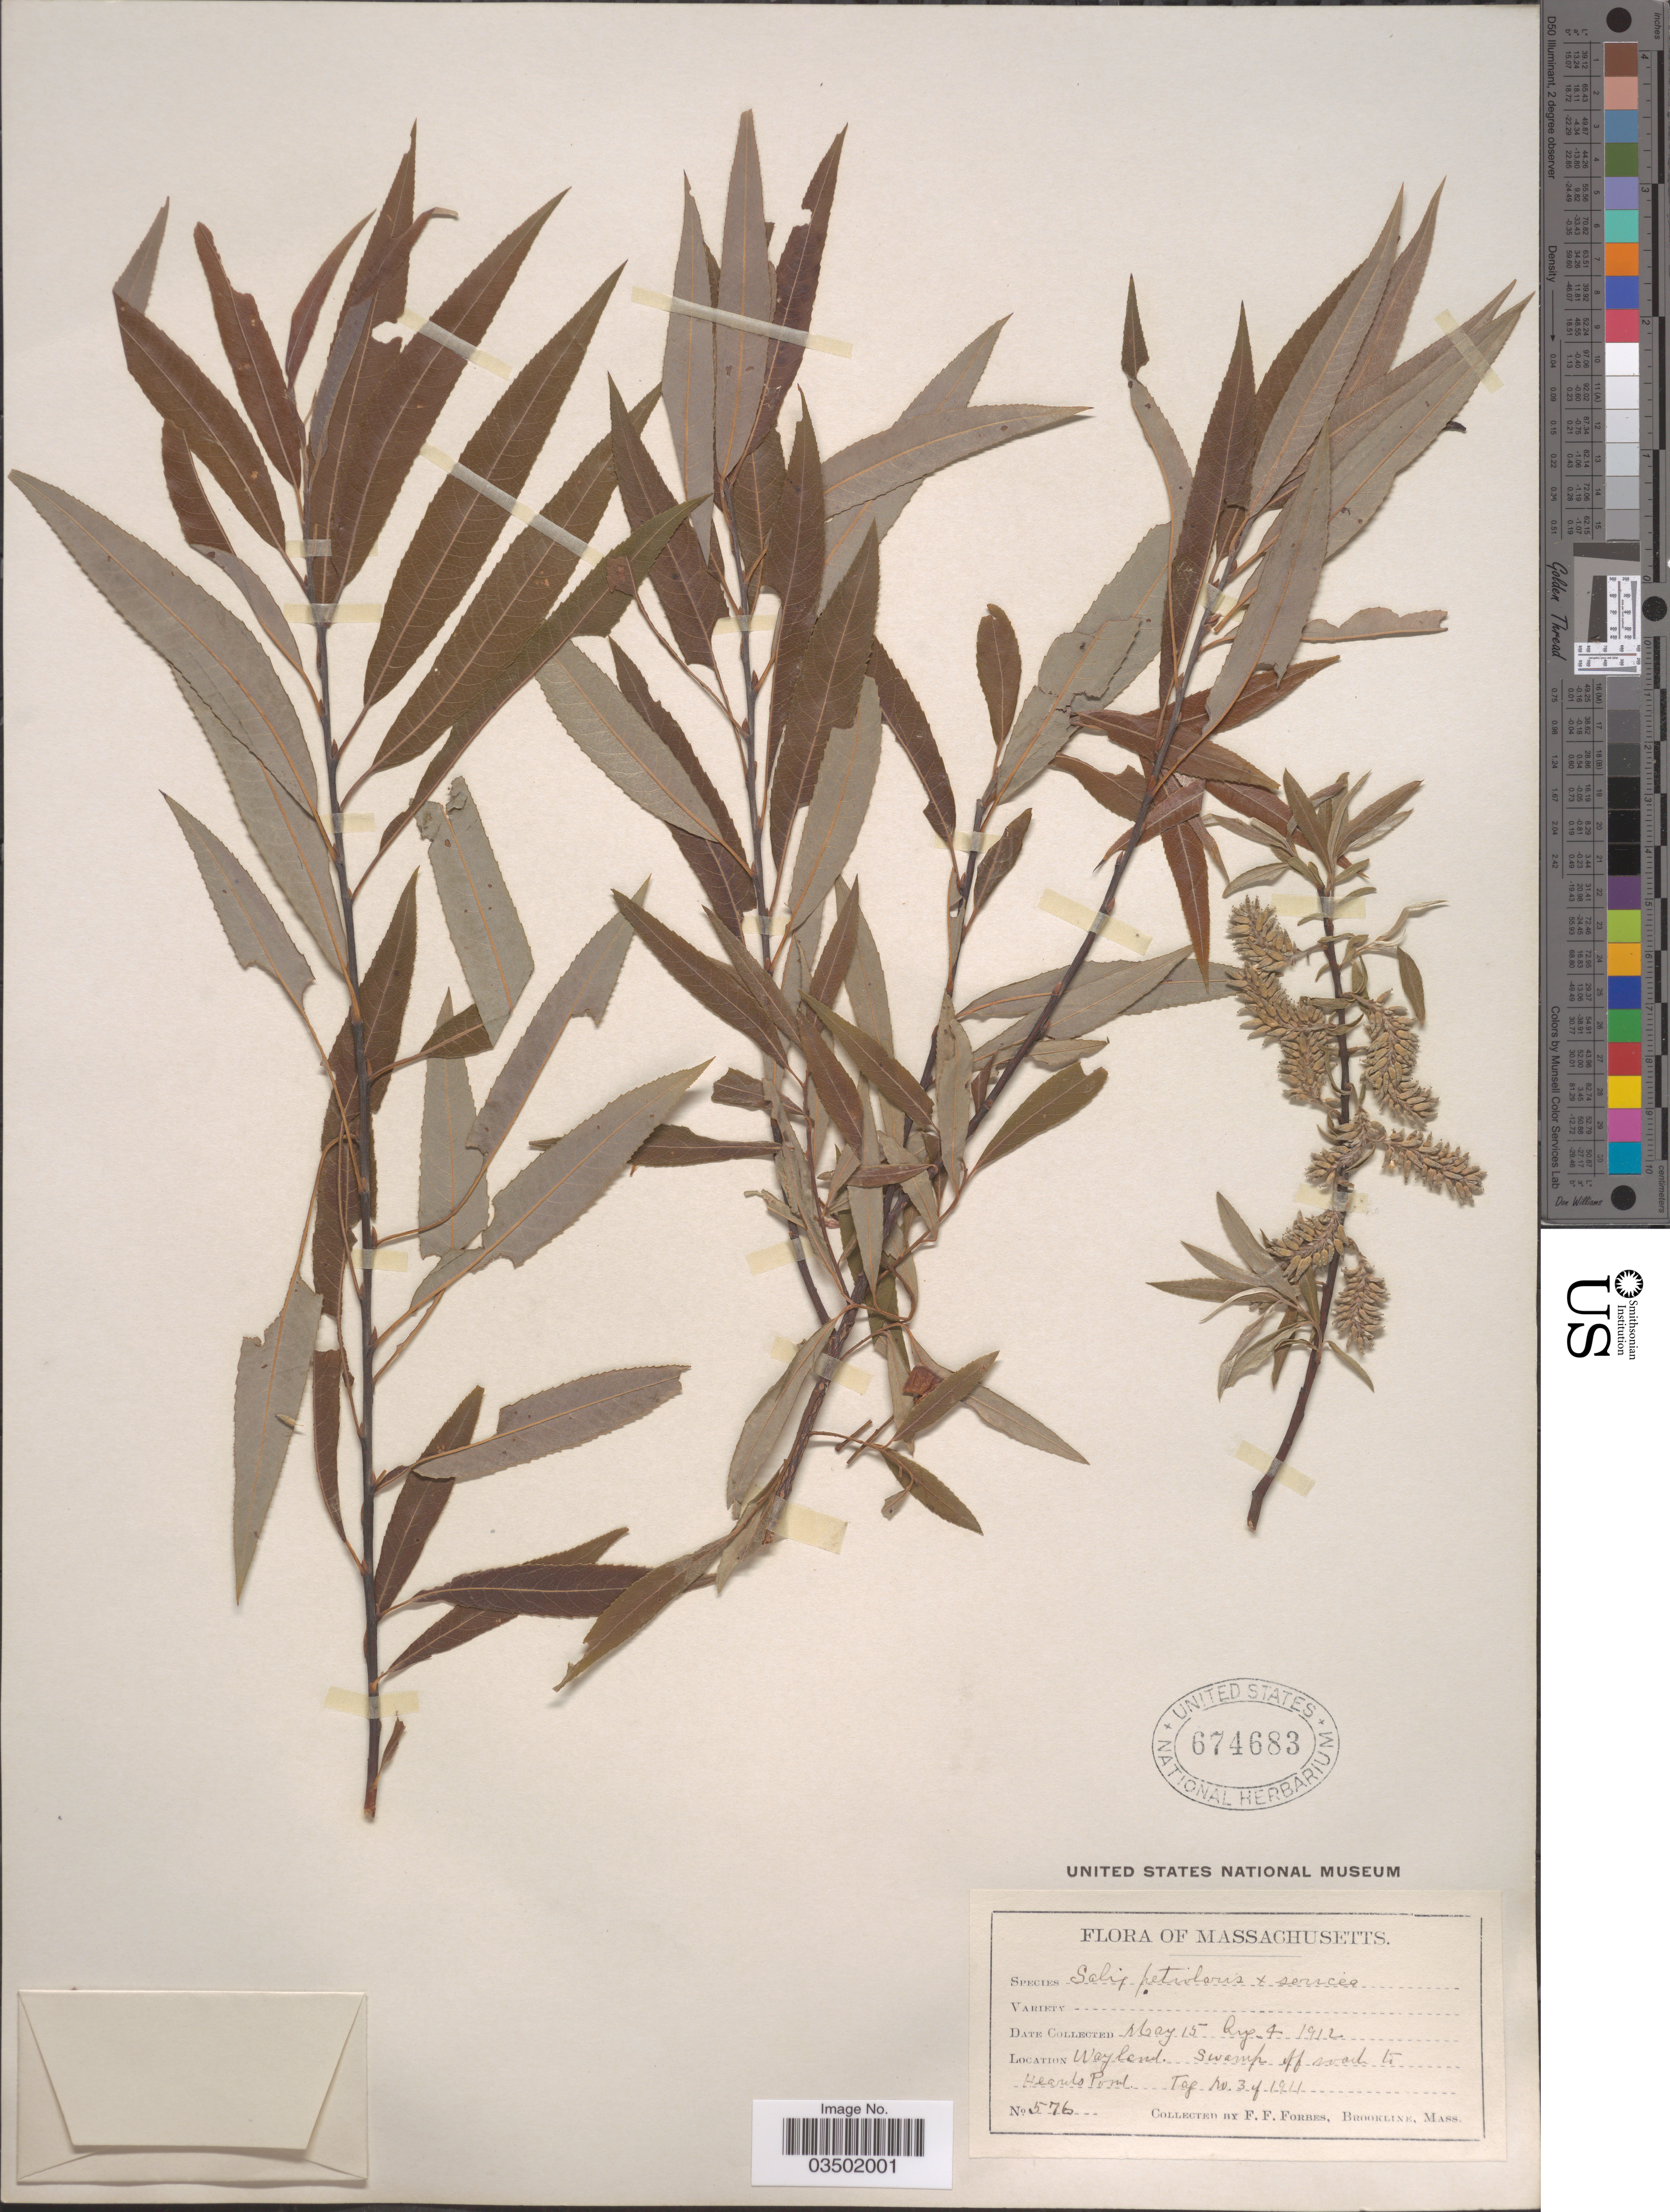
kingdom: Plantae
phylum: Tracheophyta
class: Magnoliopsida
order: Malpighiales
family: Salicaceae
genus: Salix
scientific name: Salix petiolaris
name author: Sm.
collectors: F. Forbes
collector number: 576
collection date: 1912-05-15/1912-08-04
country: United States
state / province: Massachusetts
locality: Wayland. Swamp off roads to Hearts Pond.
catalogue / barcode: US 674683